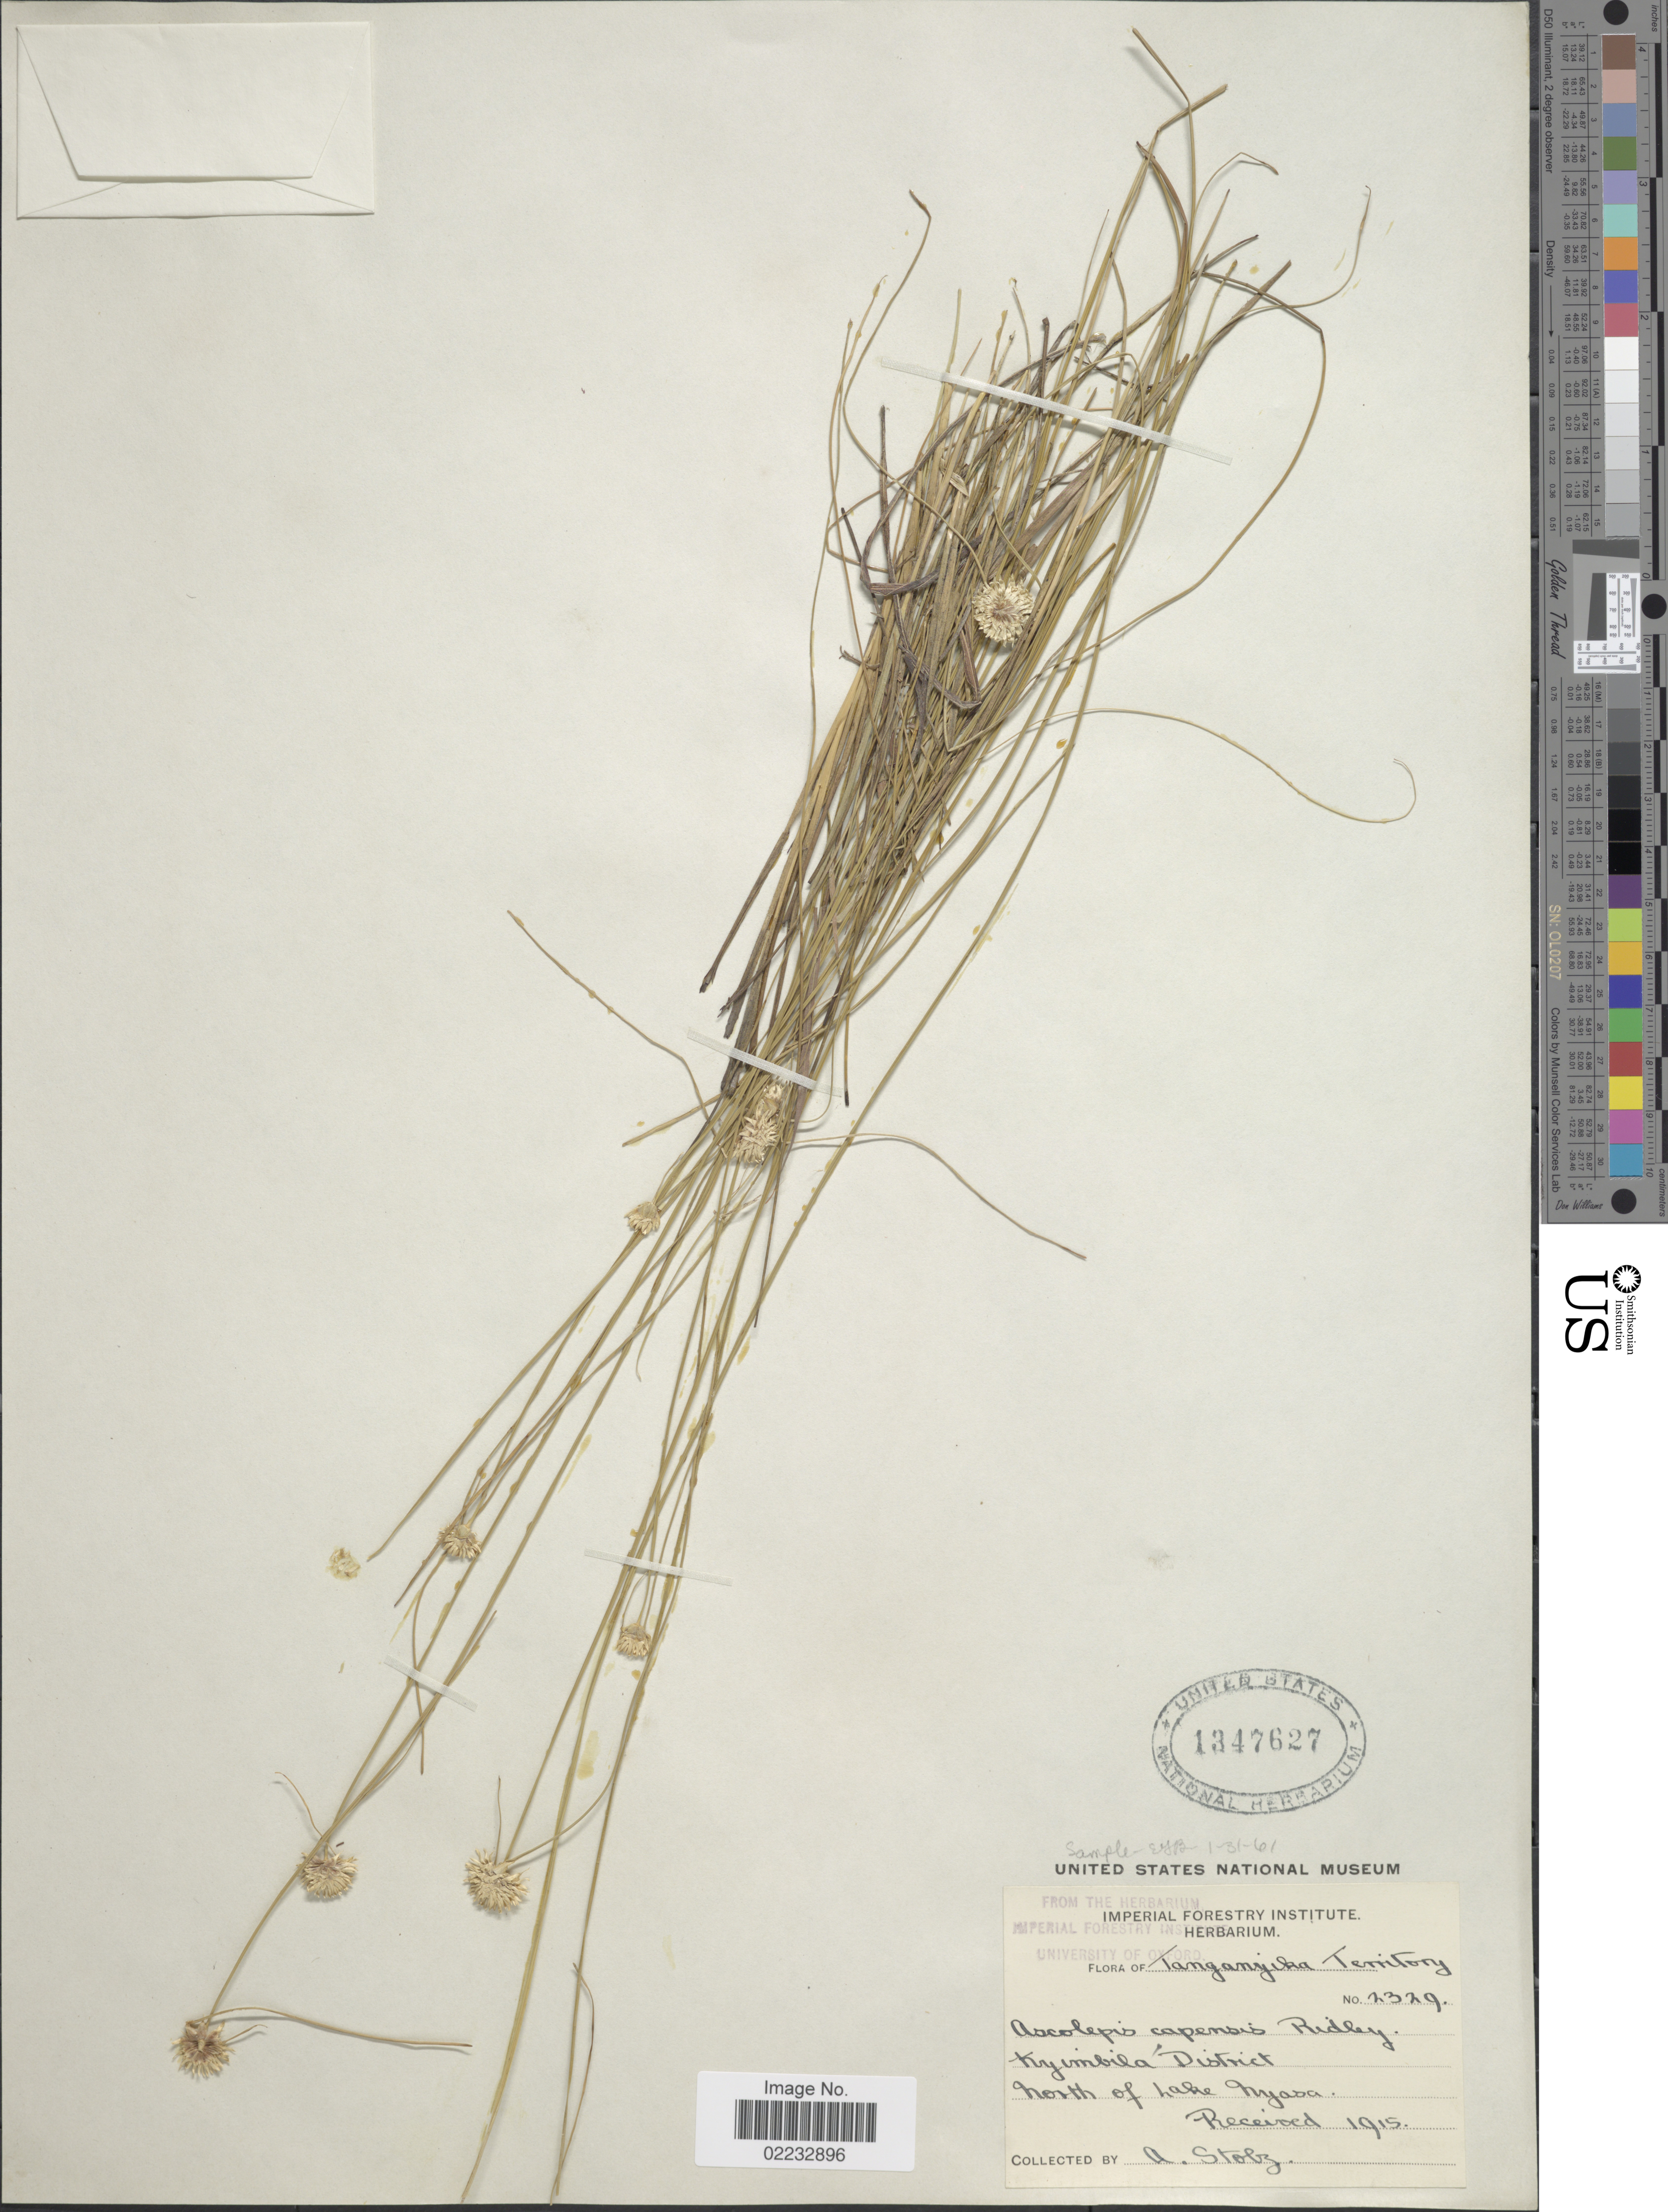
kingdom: Plantae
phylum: Tracheophyta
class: Liliopsida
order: Poales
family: Cyperaceae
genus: Cyperus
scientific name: Cyperus ascocapensis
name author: Bauters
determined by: Strong, M. T., (US), Smithsonian Institution - National Museum of Natural History (UNITED STATES)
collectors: A. Stolz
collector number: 2329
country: Tanzania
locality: Tanganyika Territory, Kyimbila District, north of Lake Nyasa.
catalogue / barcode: US 1347627